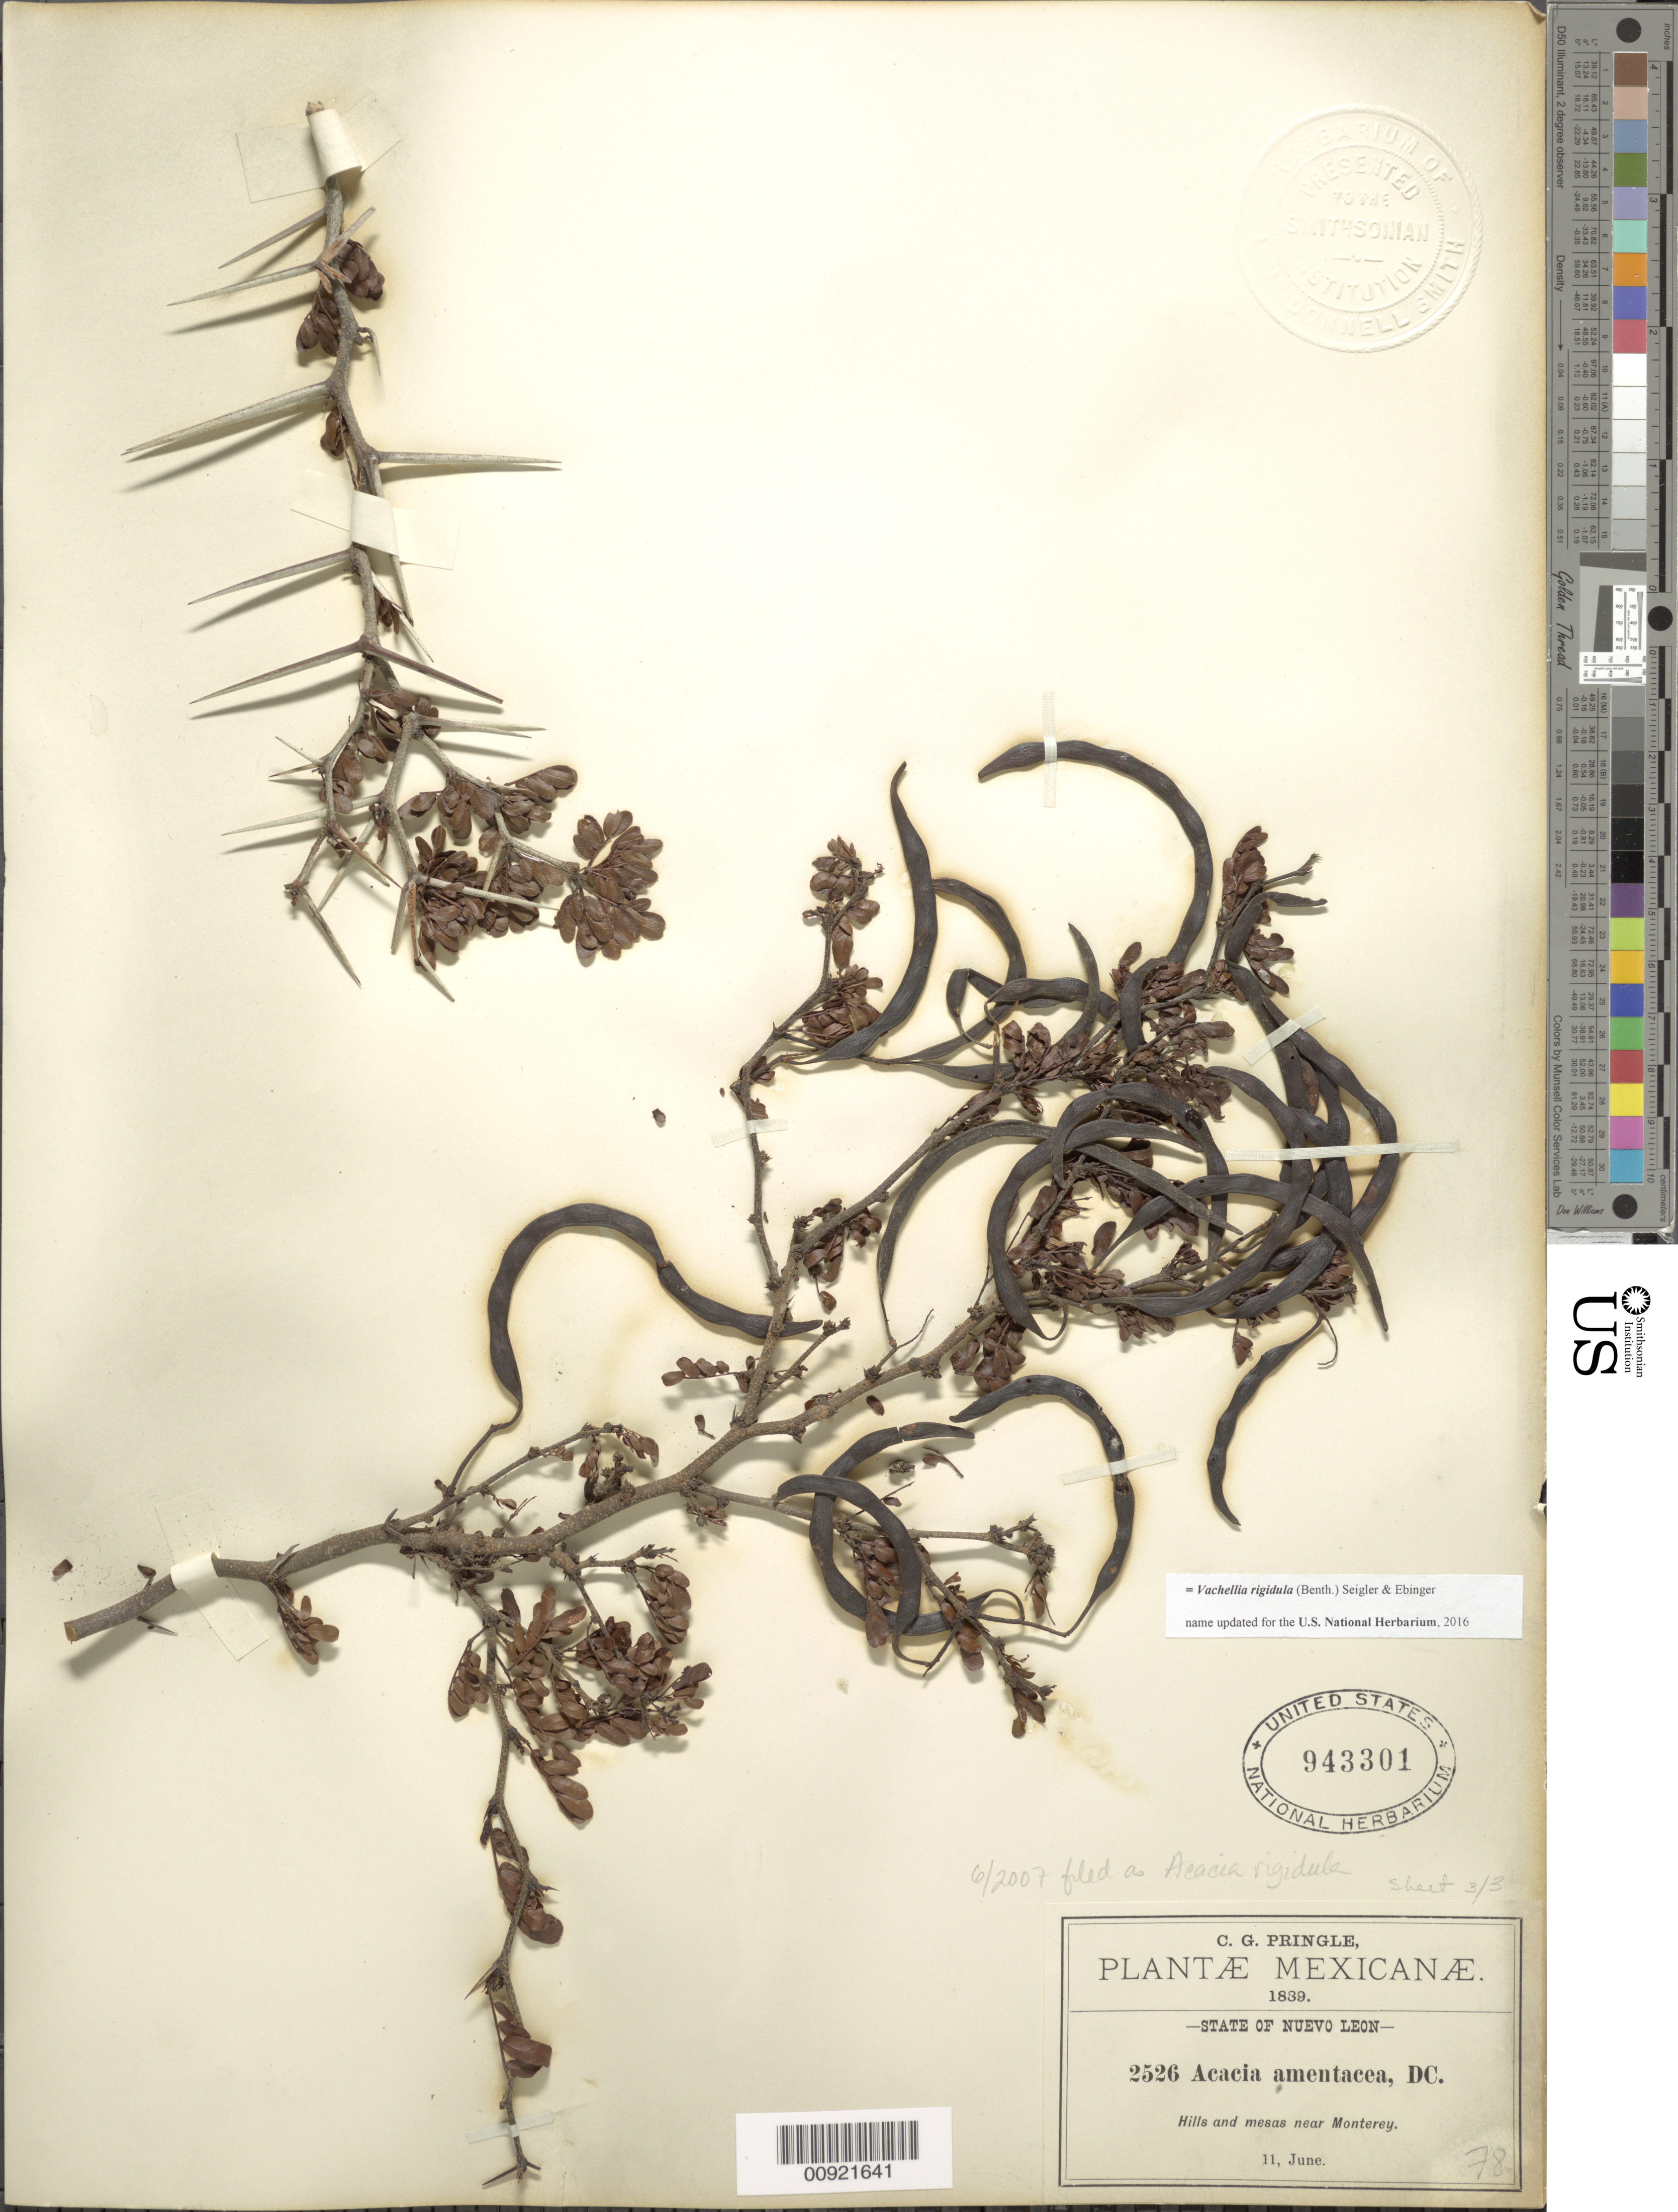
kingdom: Plantae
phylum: Tracheophyta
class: Magnoliopsida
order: Fabales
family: Fabaceae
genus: Vachellia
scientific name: Vachellia rigidula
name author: (Benth.) Seigler & Ebinger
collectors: C. G. Pringle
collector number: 2526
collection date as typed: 11 Jun 1889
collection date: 1889-06-11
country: Mexico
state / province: Nuevo León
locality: Near Monterrey, State of Nuevo León.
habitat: Hills and mesas.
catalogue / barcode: US 943301